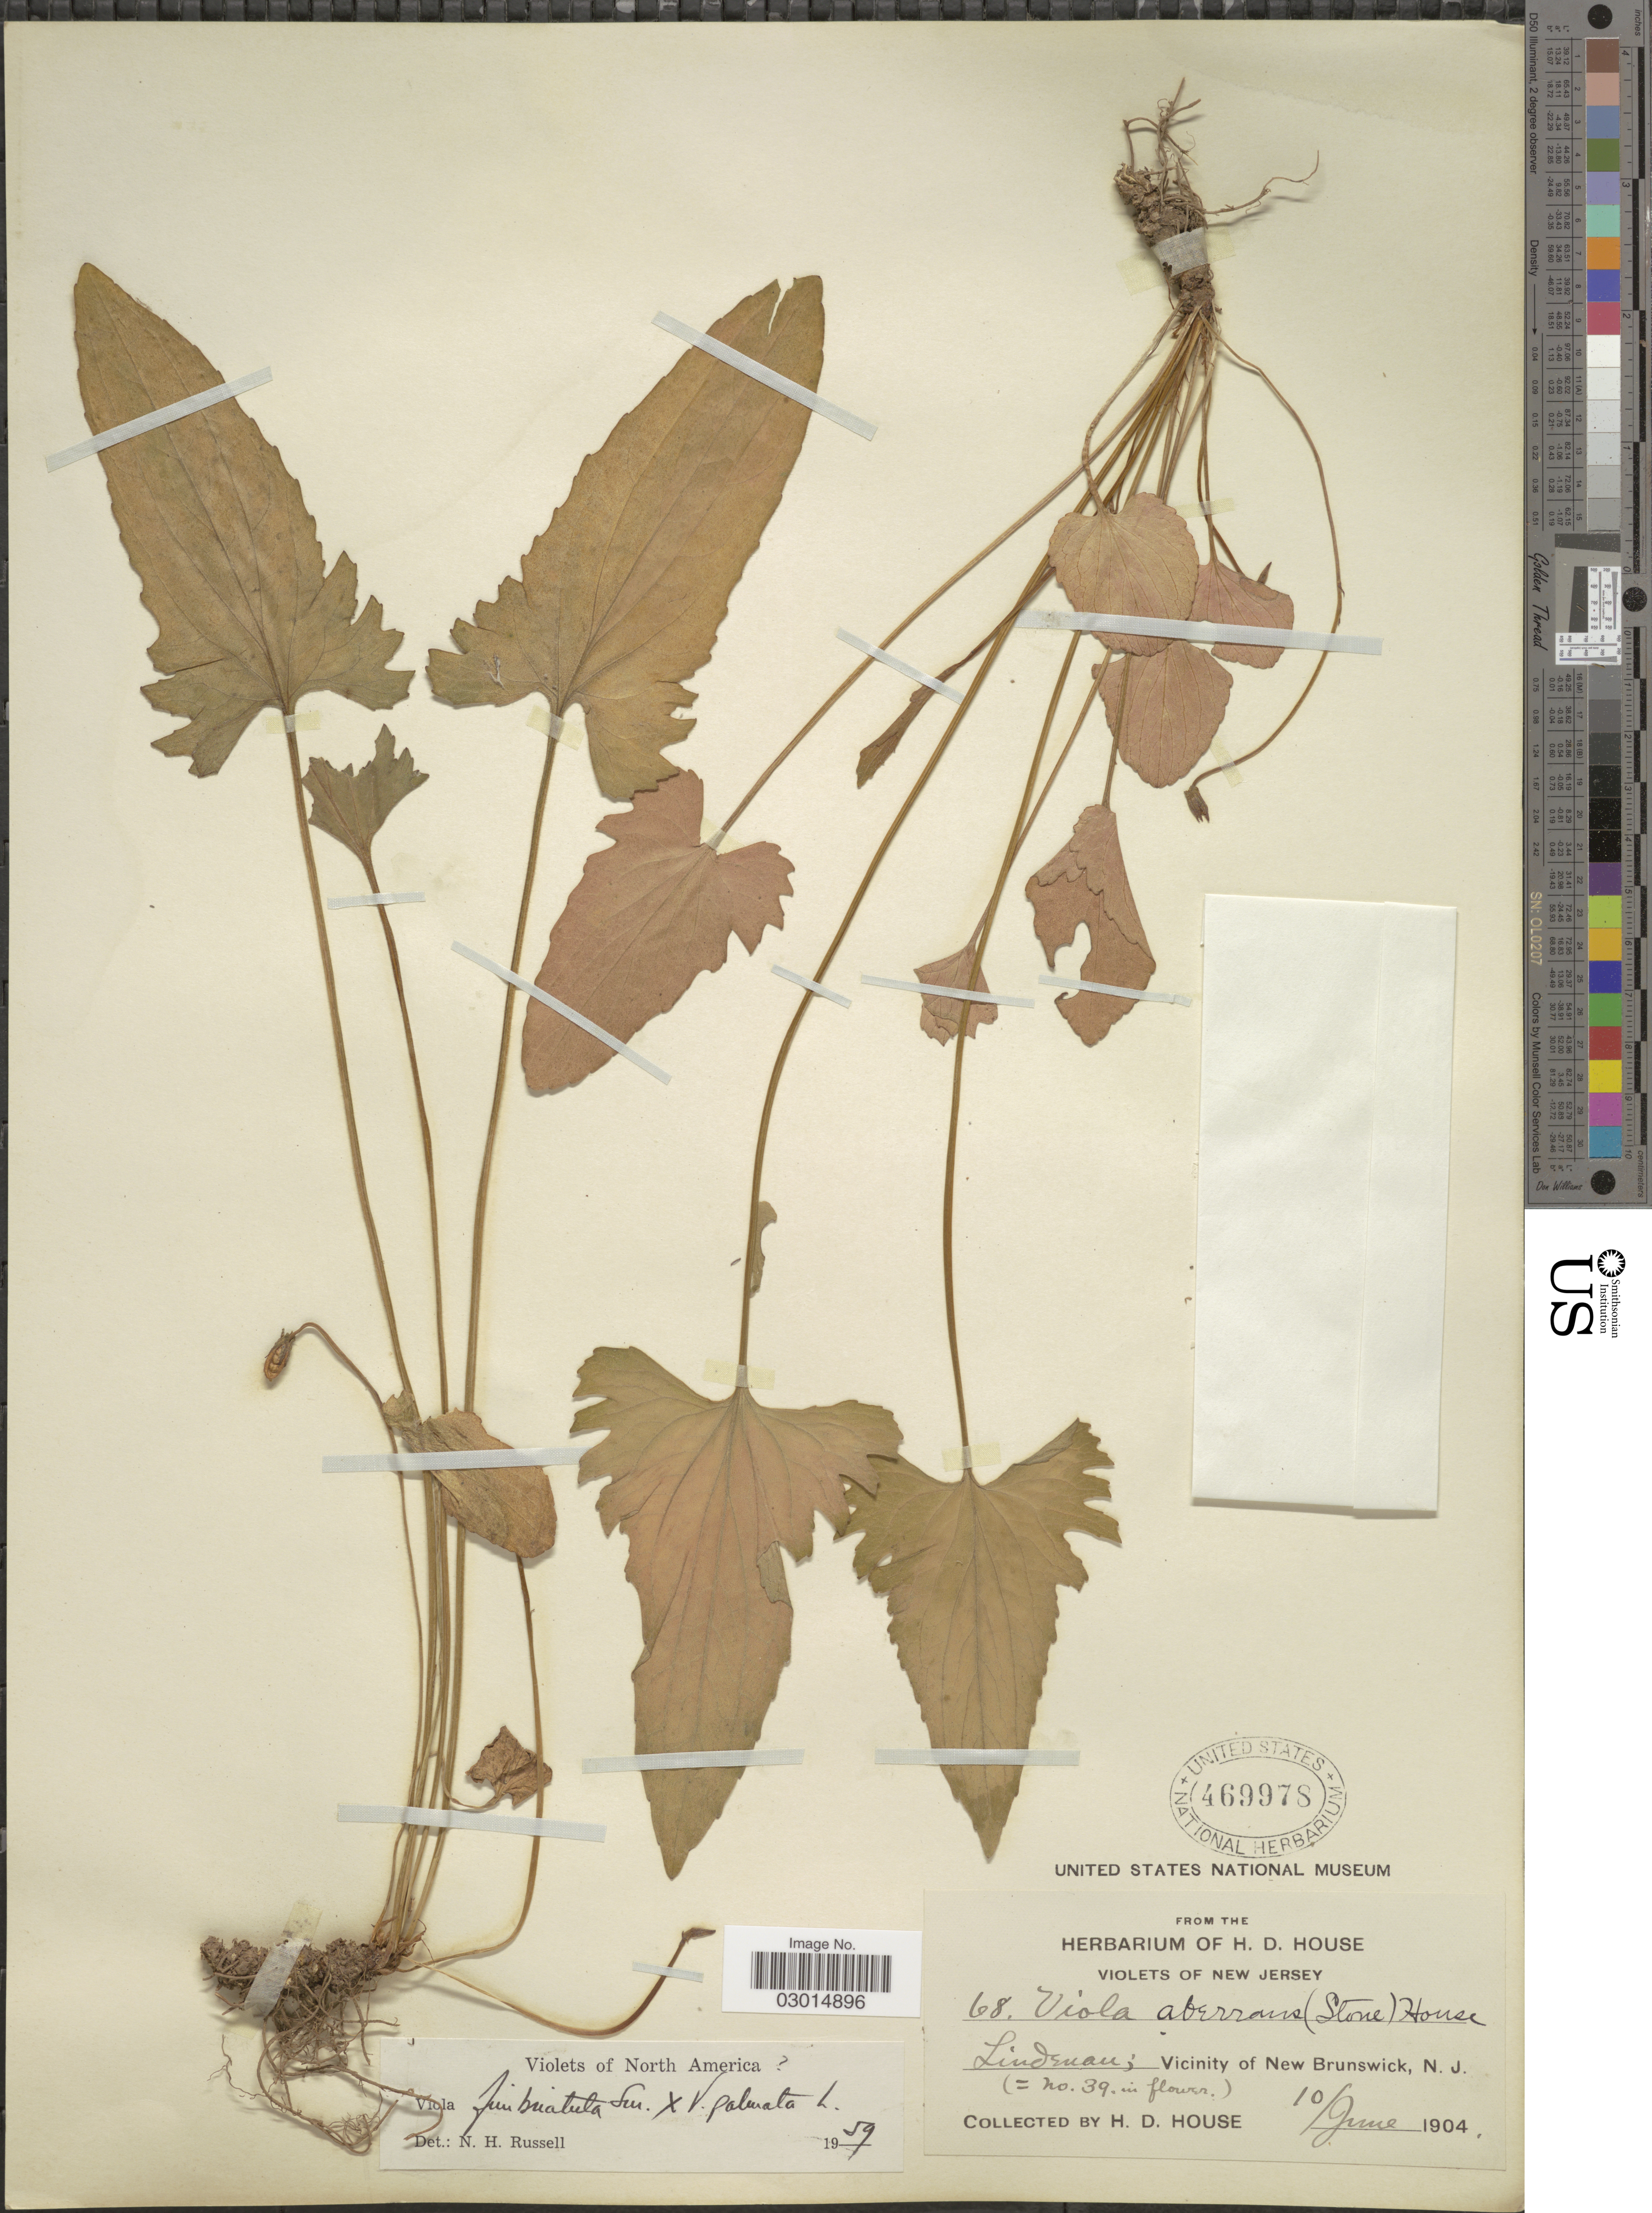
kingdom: Plantae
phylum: Tracheophyta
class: Magnoliopsida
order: Malpighiales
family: Violaceae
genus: Viola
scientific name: Viola fimbriatula x V. palmata L.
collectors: H. D. House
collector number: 68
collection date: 1904-06-10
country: United States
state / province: New Jersey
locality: Lindenau; Vicinity of New Brunswick.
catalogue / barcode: US 469978